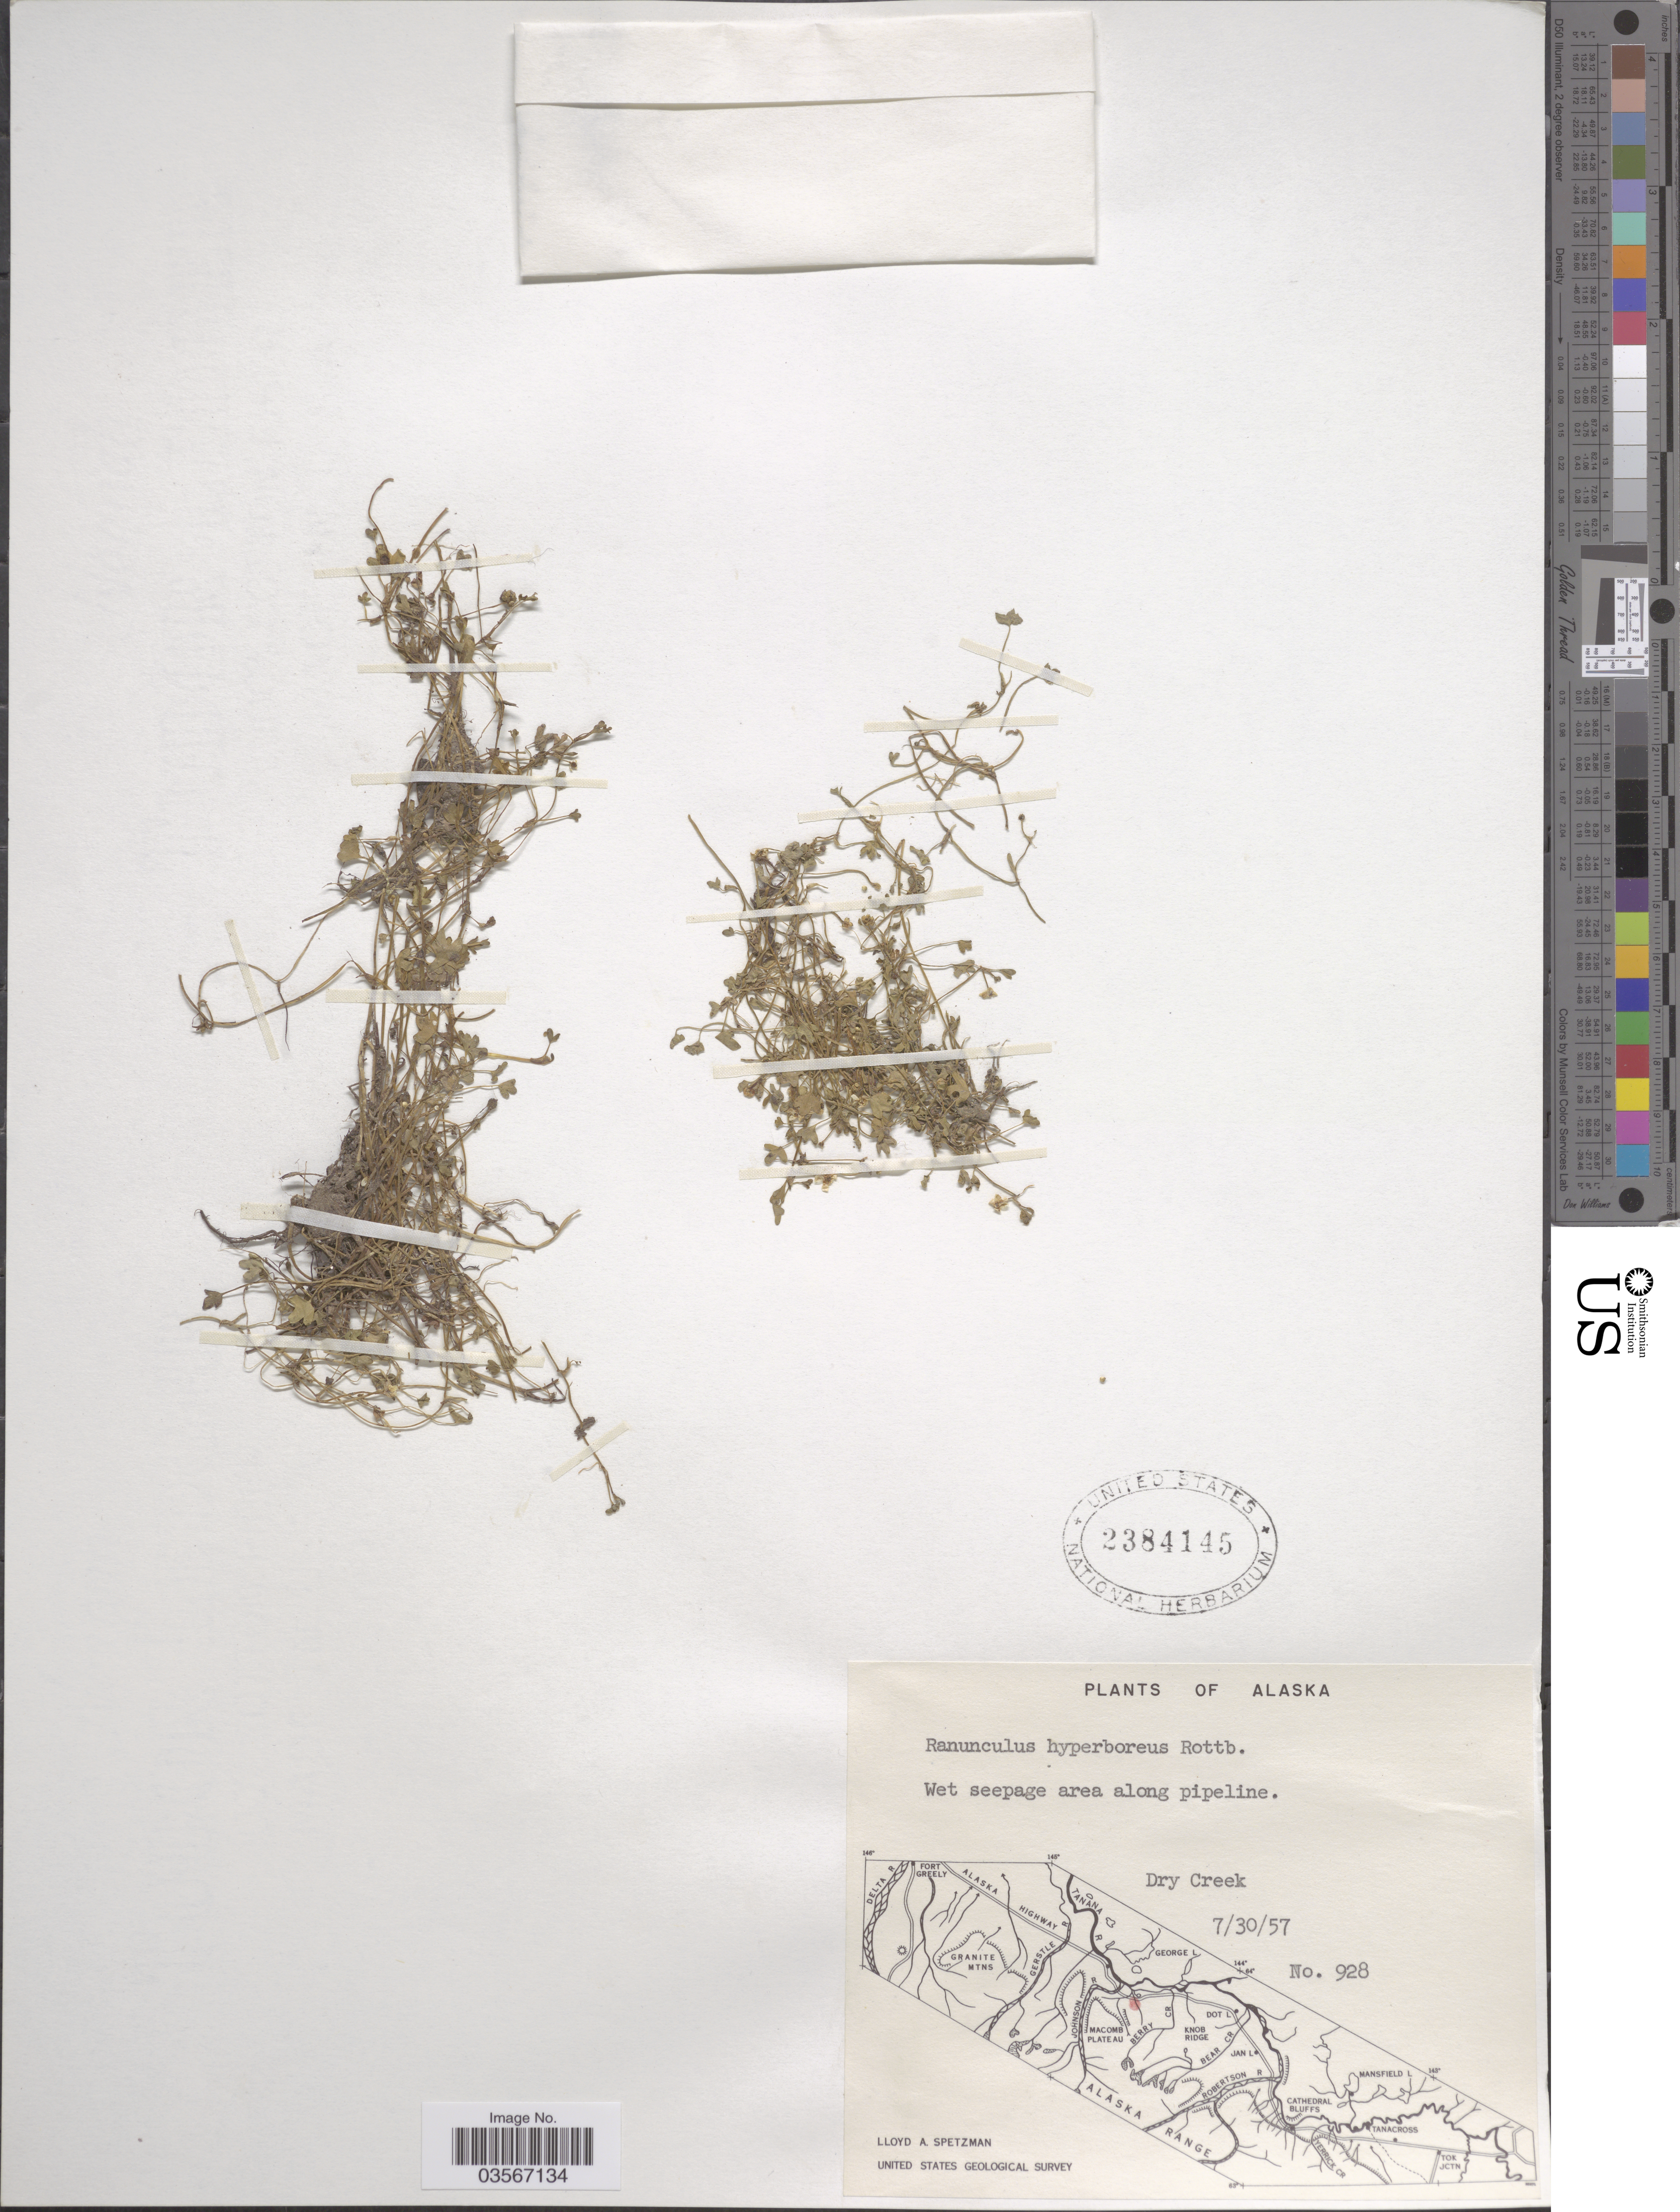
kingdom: Plantae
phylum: Tracheophyta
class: Magnoliopsida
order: Ranunculales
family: Ranunculaceae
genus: Ranunculus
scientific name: Ranunculus hyperboreus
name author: Rottb.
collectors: L. Spetzman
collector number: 928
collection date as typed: Transcribed d/m/y: 30/7/57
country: United States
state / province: Alaska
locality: Wet seepage area along pipeline. Dry Creek.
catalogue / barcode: US 2384145